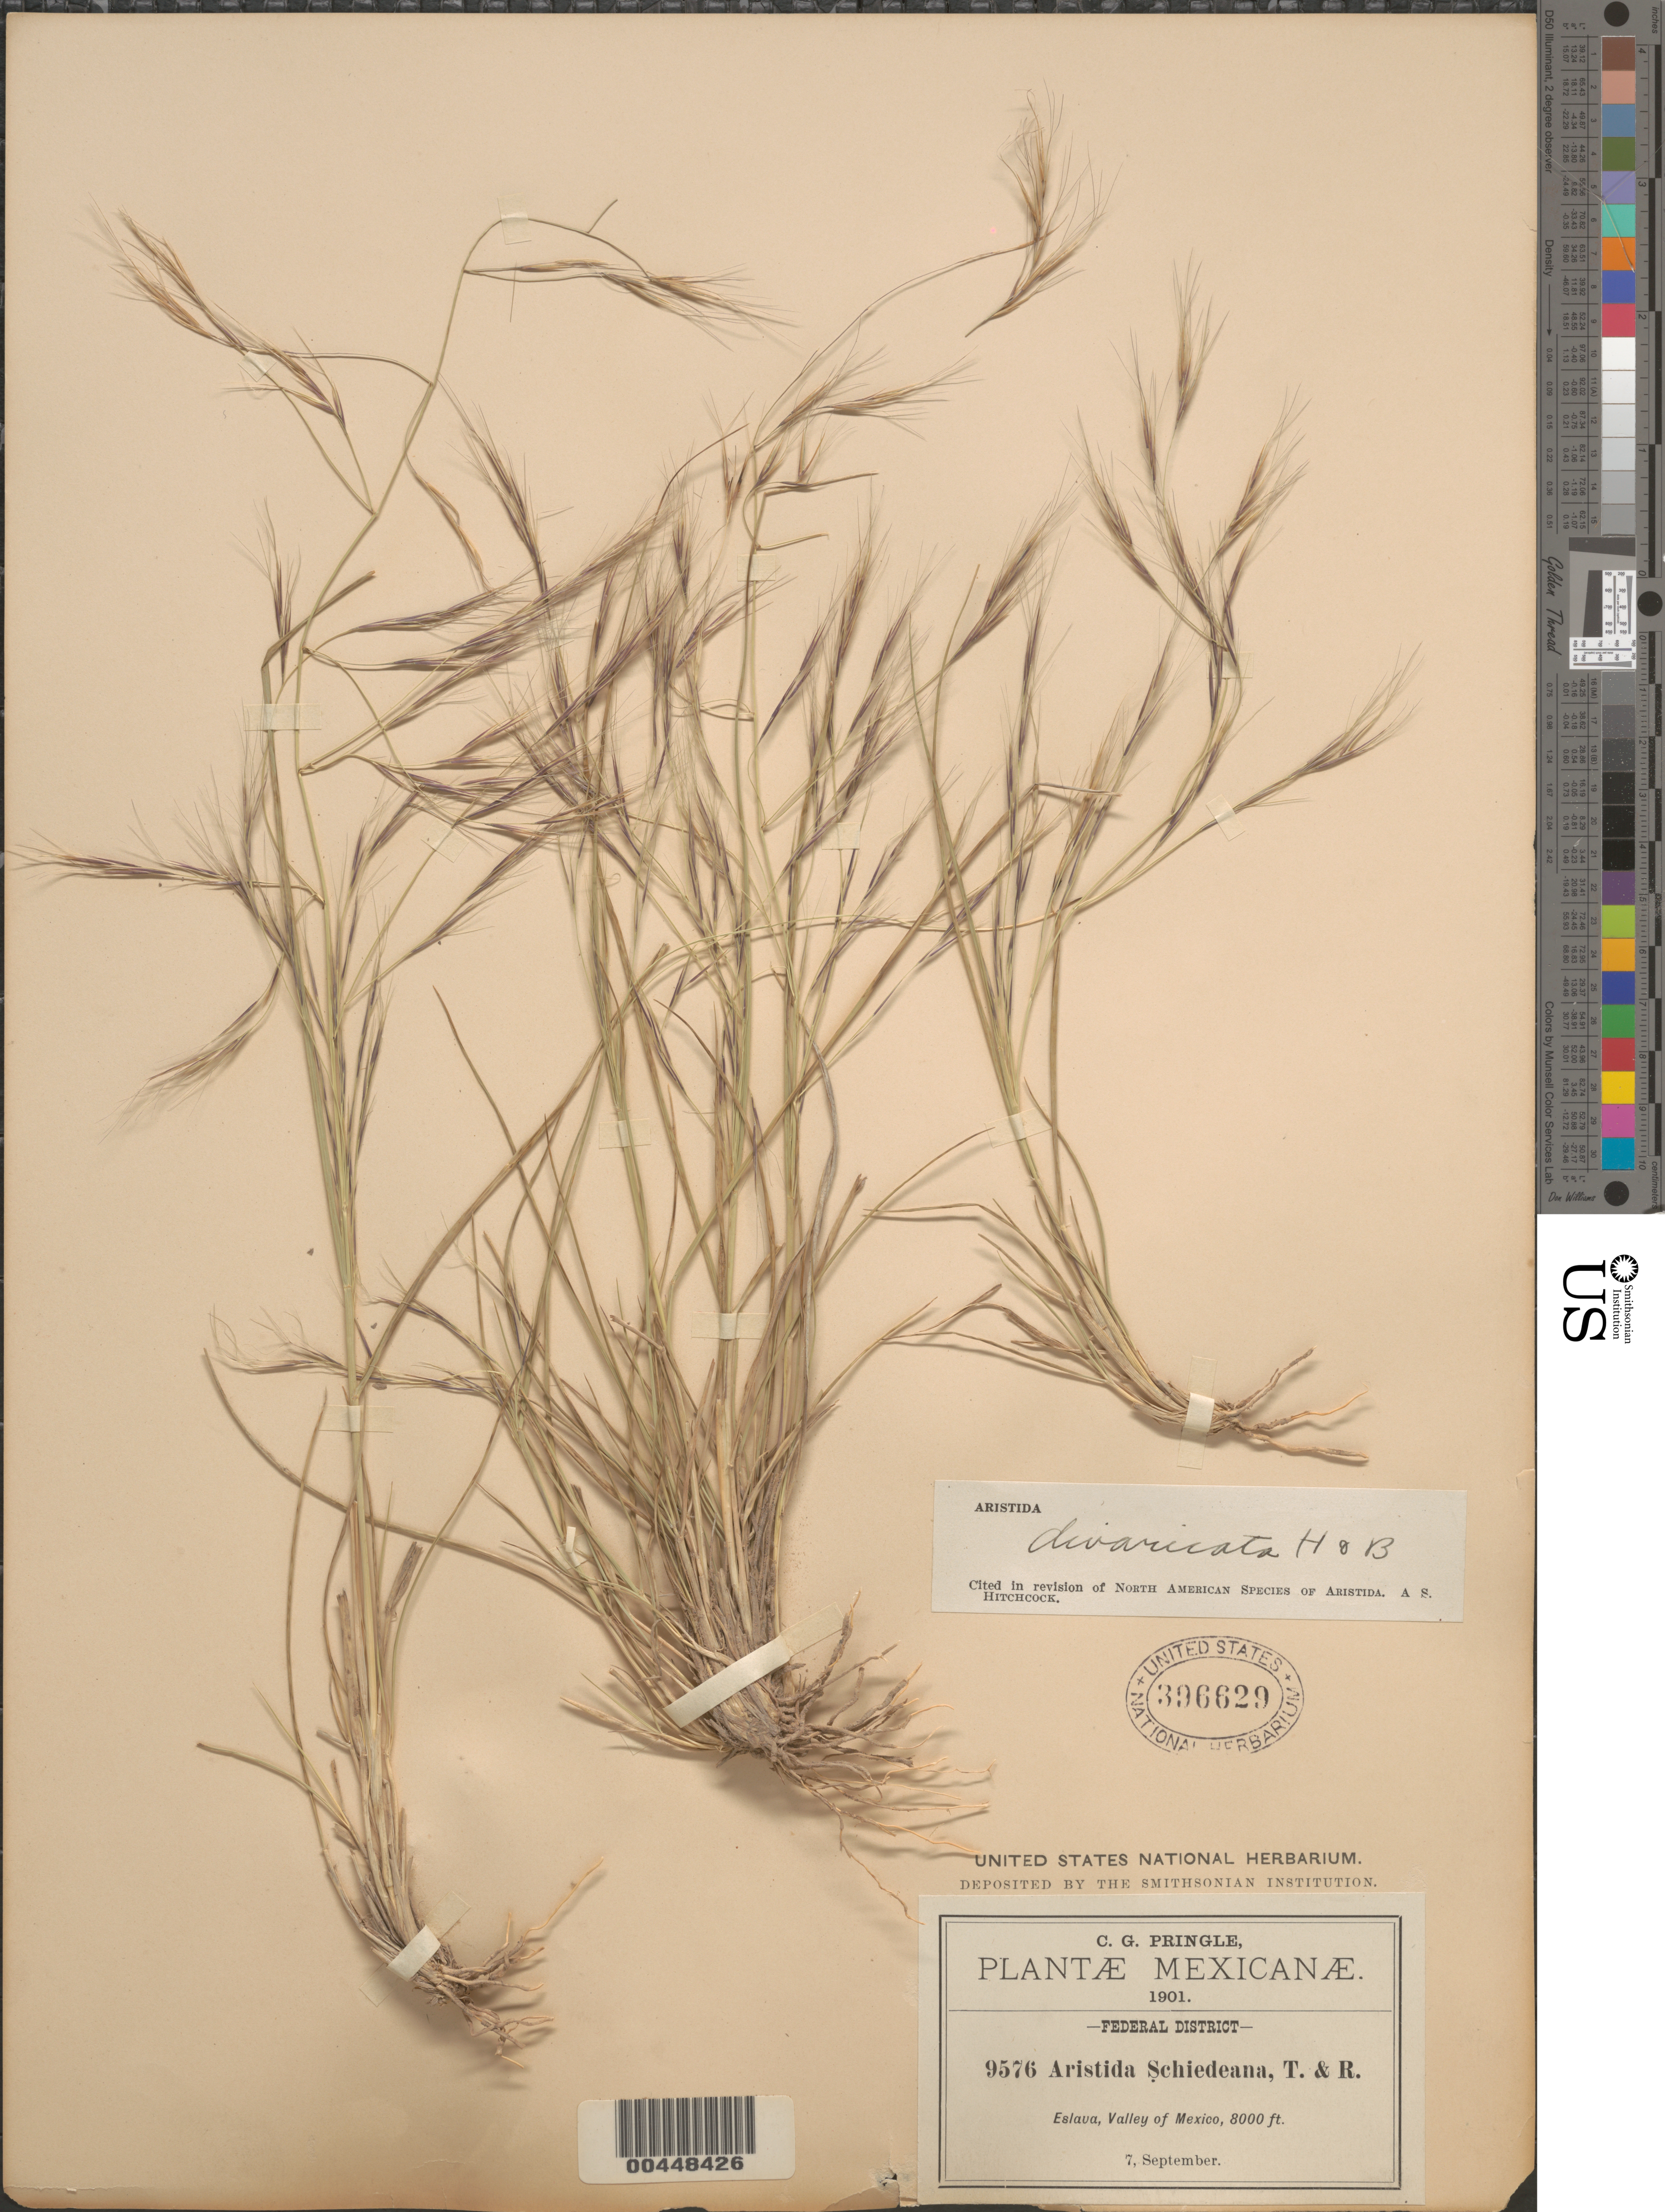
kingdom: Plantae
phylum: Tracheophyta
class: Liliopsida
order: Poales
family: Poaceae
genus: Aristida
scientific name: Aristida divaricata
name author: Humb. & Bonpl. ex Willd.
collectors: C. G. Pringle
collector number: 9576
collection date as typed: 7 Sep 1901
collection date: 1901-09-07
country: Mexico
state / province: Distrito Federal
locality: Eslava, Valley of Mexico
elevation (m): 2438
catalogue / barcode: US 396629